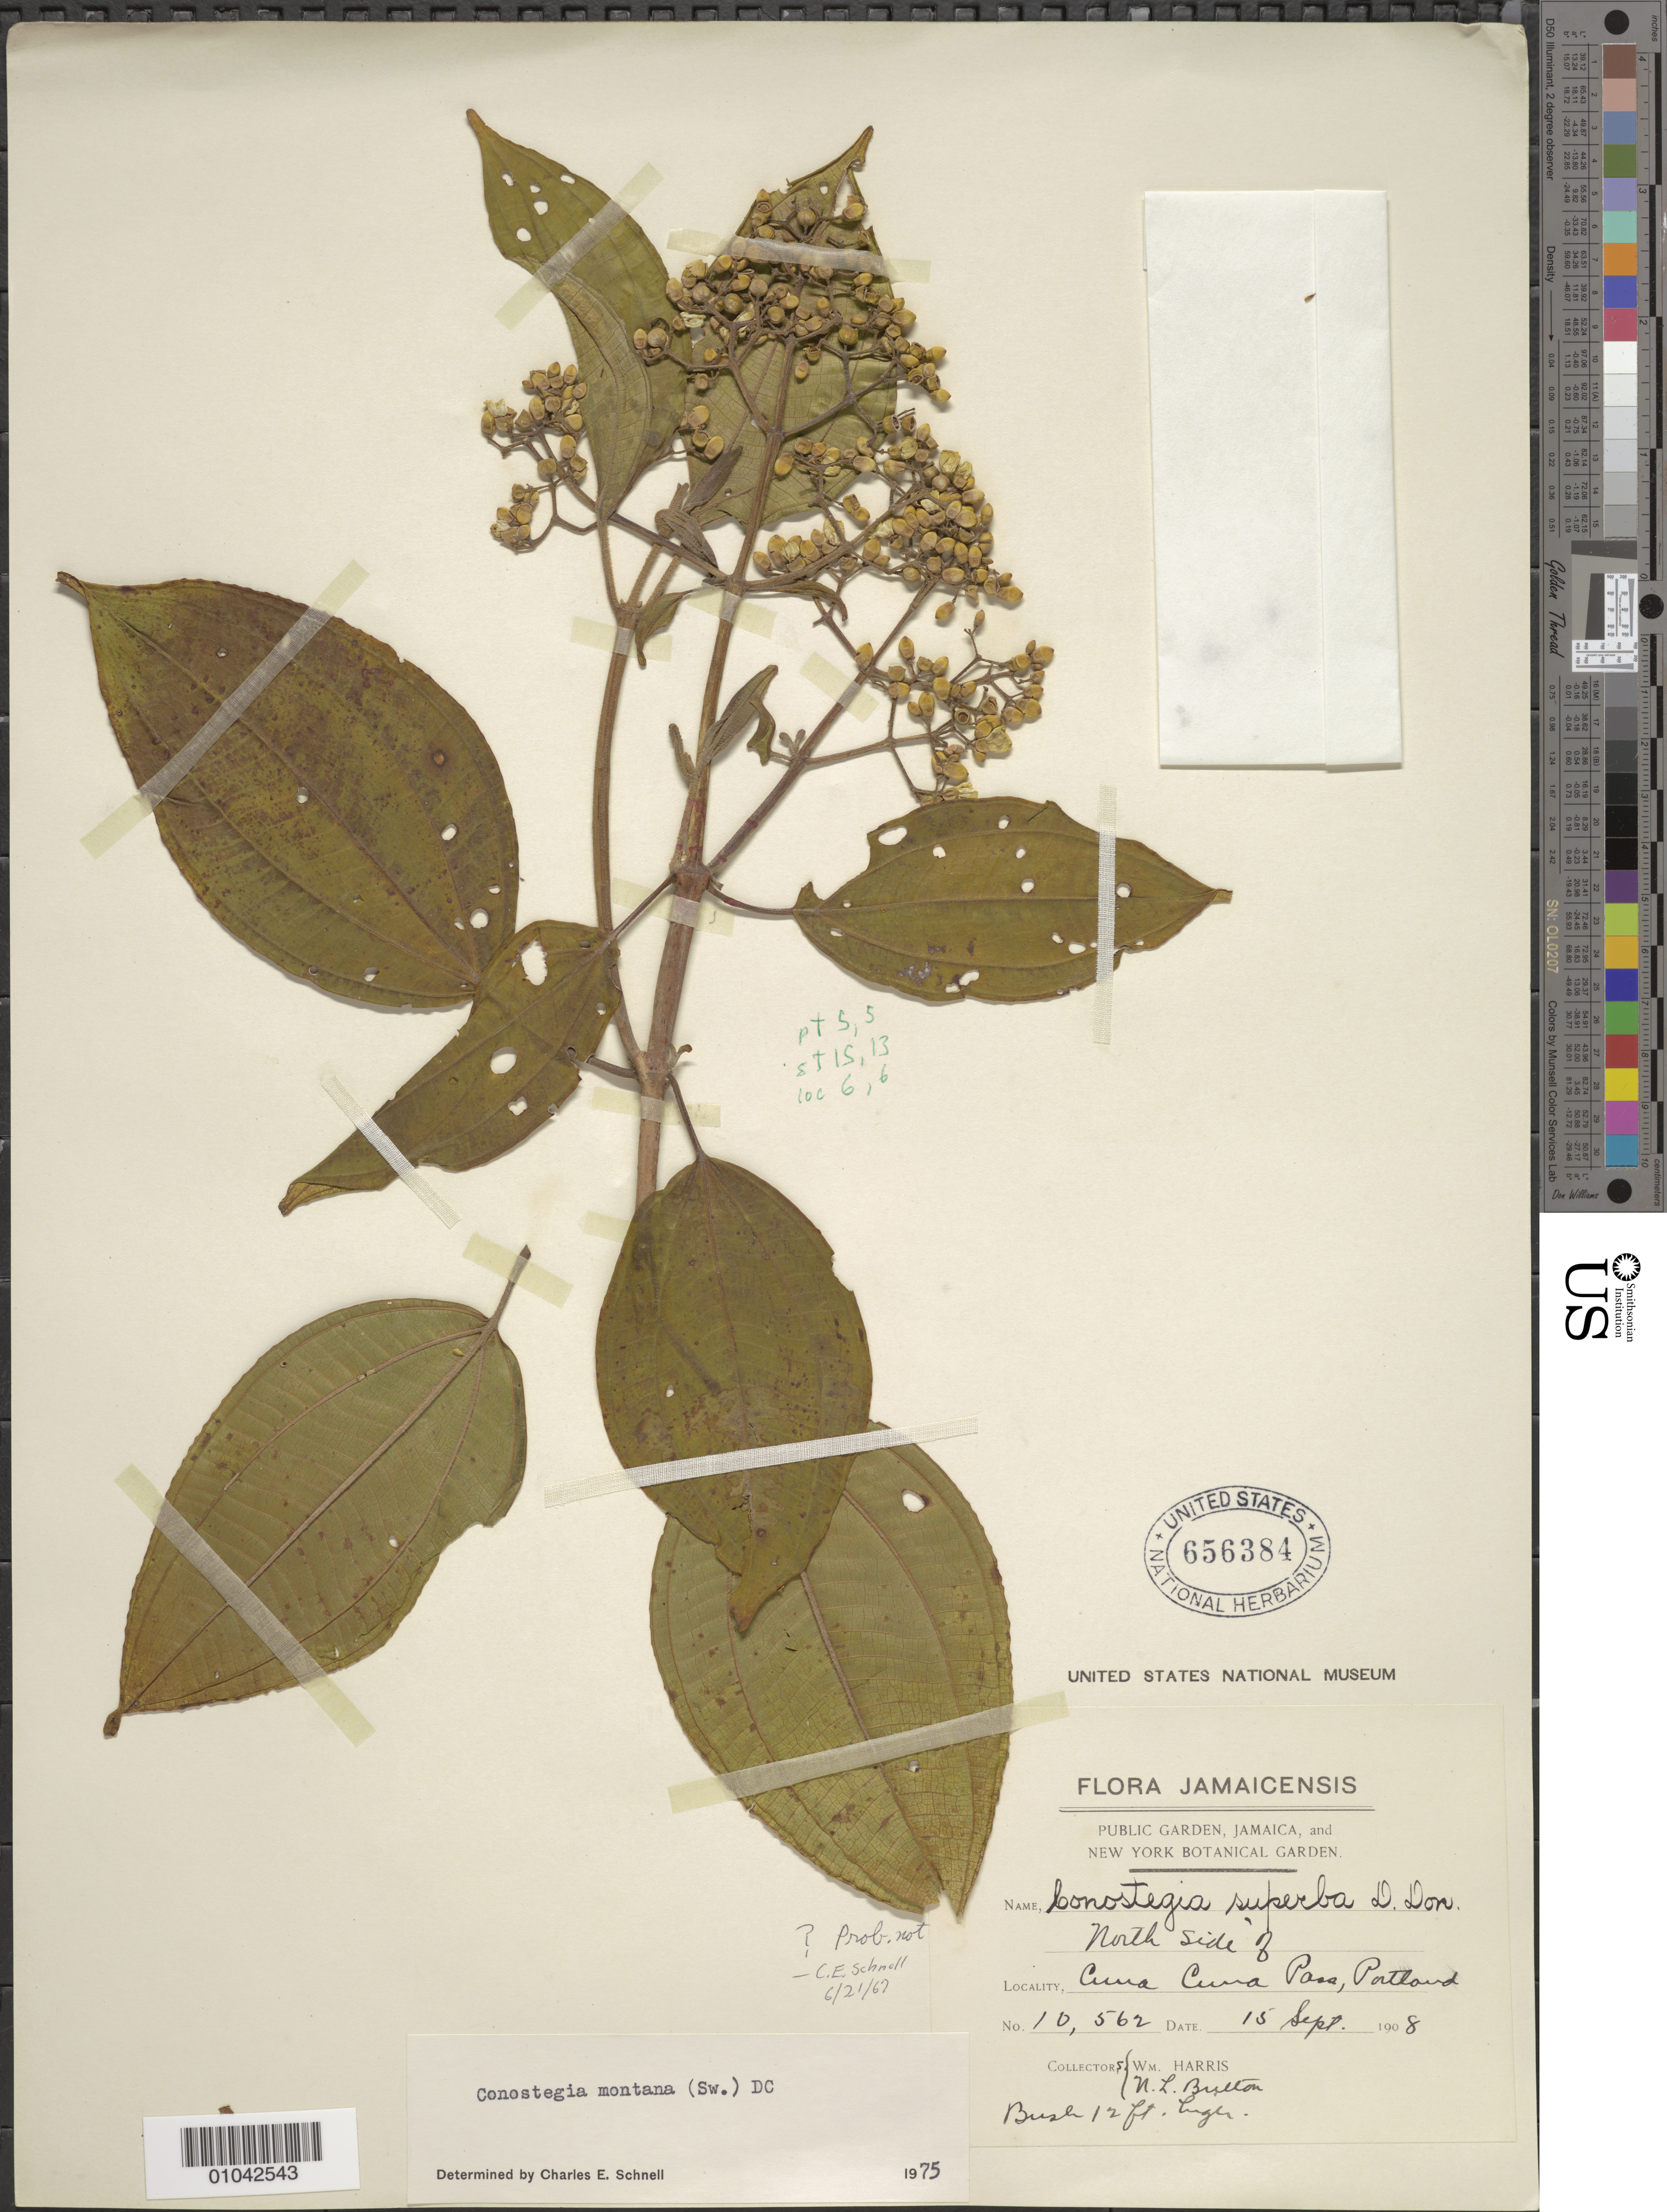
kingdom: Plantae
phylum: Tracheophyta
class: Magnoliopsida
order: Myrtales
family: Melastomataceae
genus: Conostegia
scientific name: Conostegia montana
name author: (Sw.) D. Don ex DC.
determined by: Schnell, C. E.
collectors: W. Harris & N. Britton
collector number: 10562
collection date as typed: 15 Sep 1908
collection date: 1908-09-15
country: Jamaica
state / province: Portland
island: Jamaica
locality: Cuna Cuna Pass, north side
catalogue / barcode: US 656384